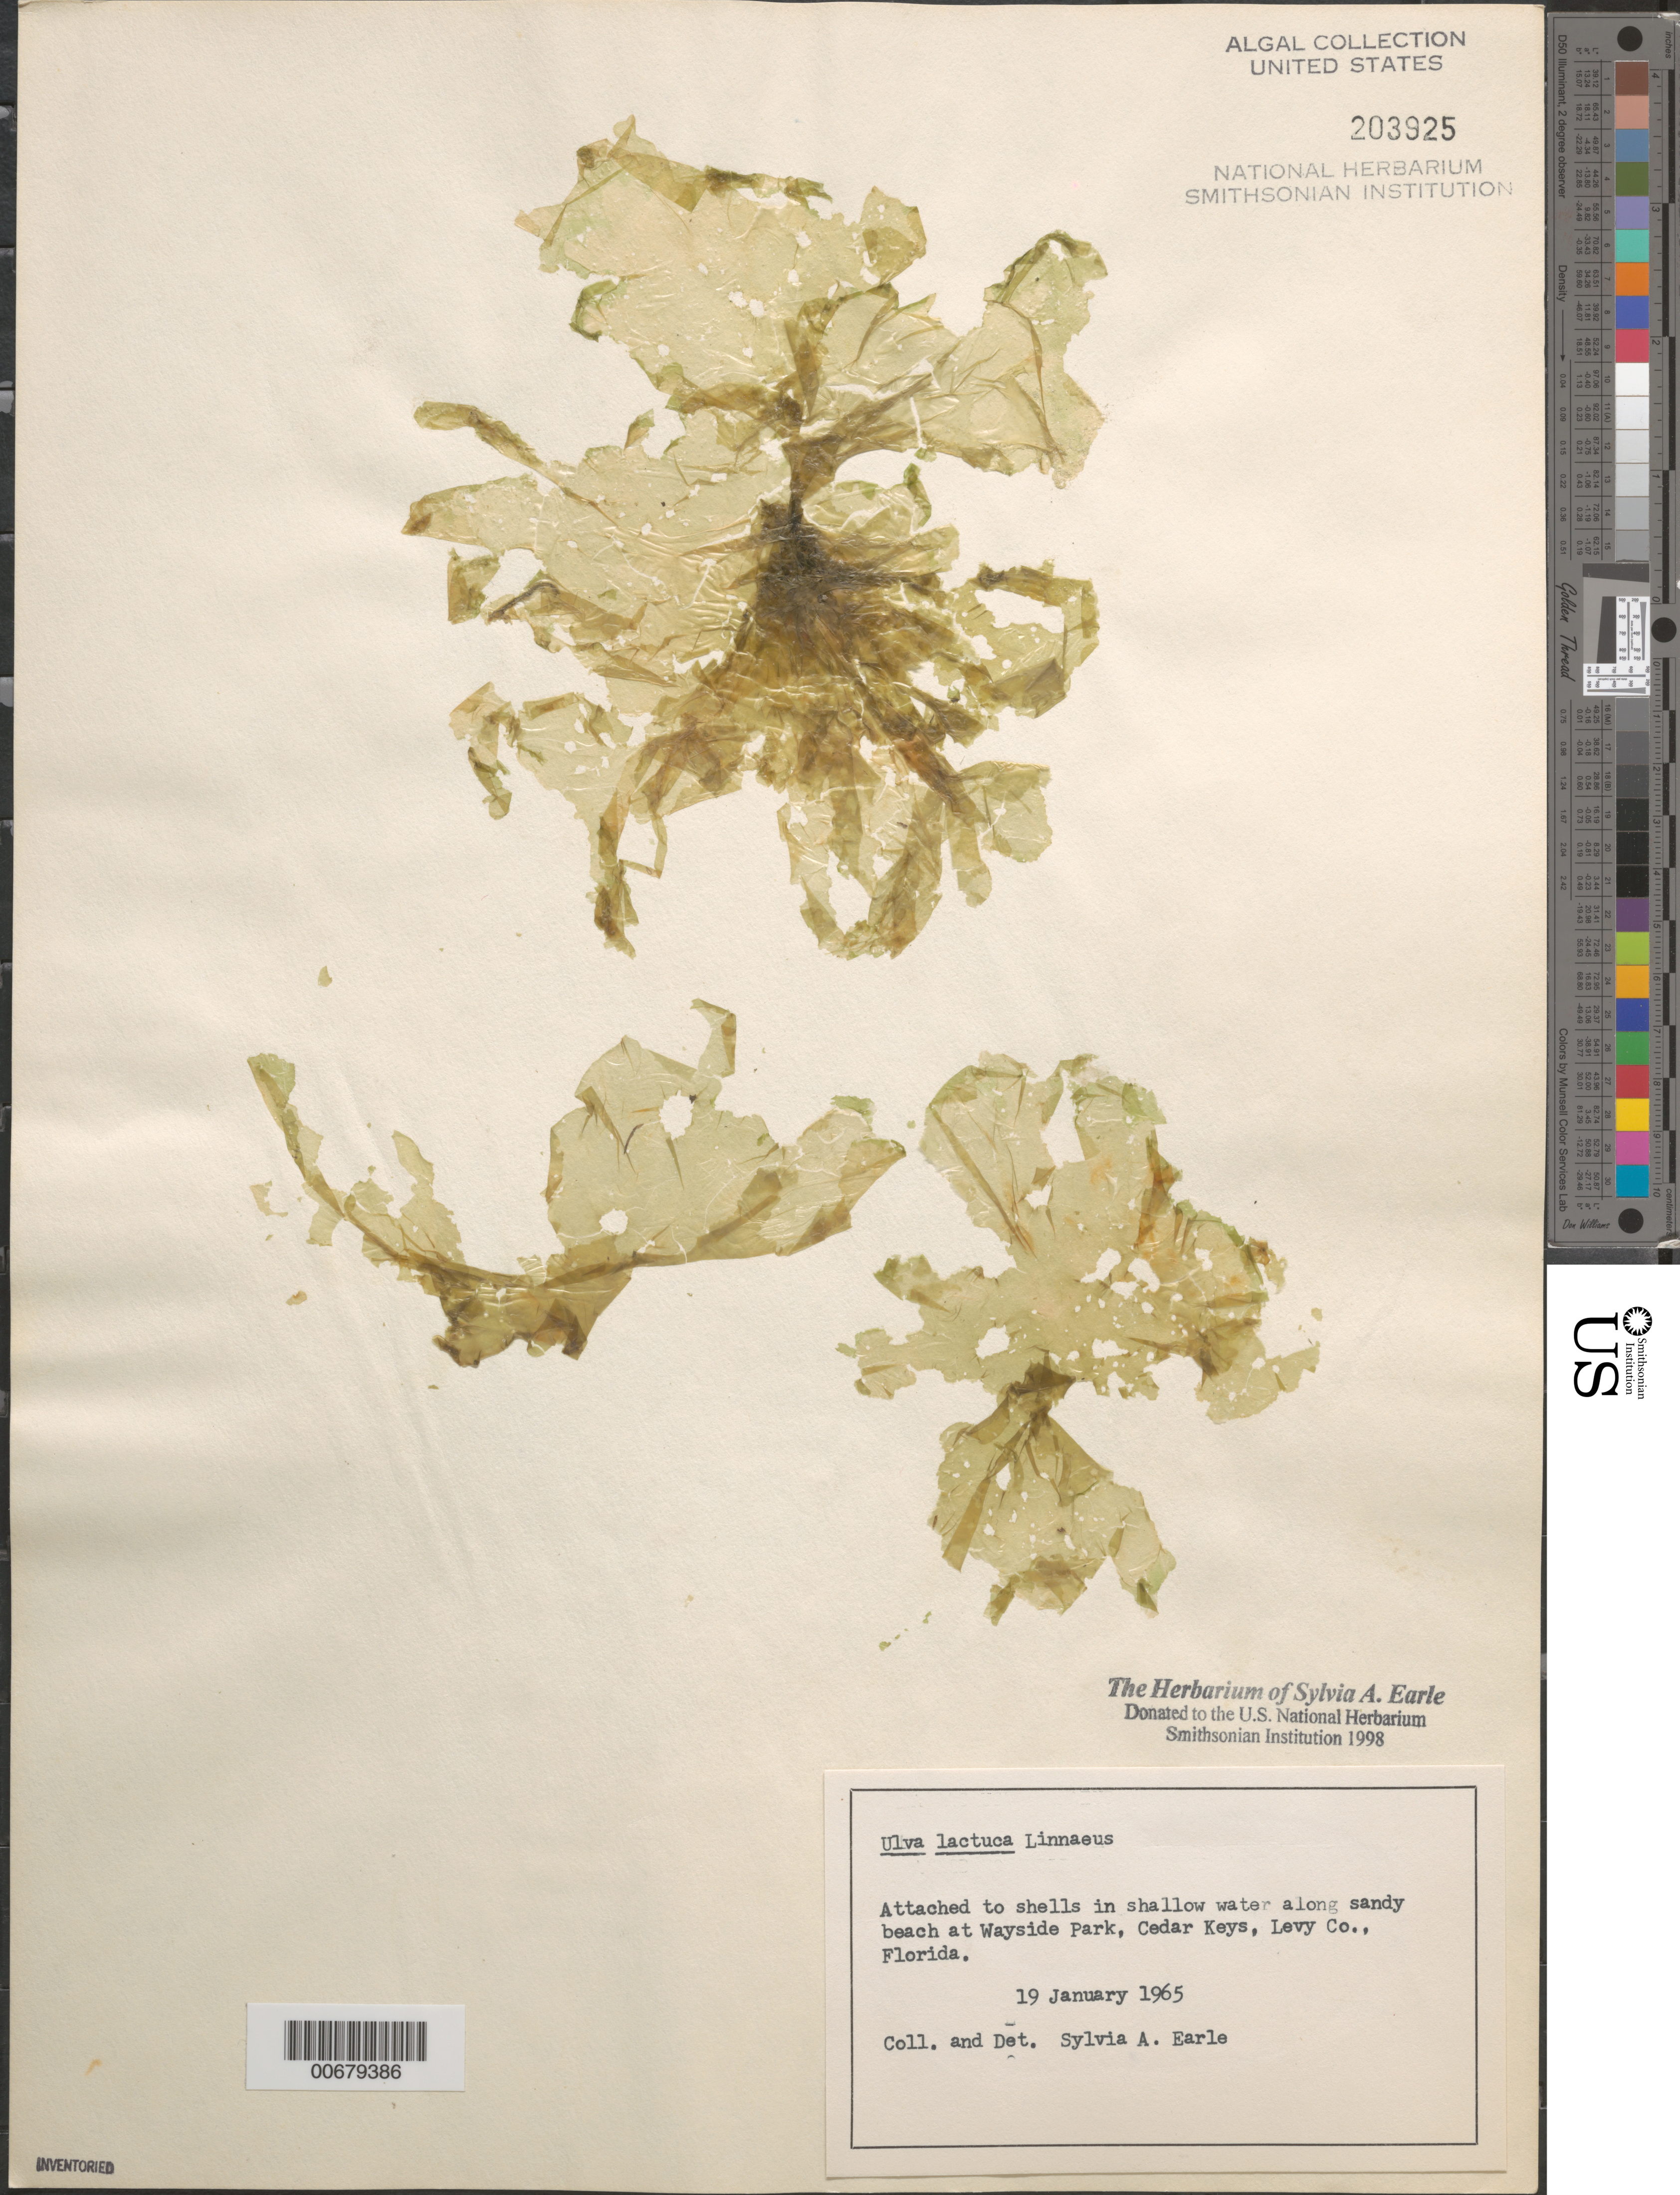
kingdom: Plantae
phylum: Chlorophyta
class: Ulvophyceae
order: Ulvales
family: Ulvaceae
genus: Ulva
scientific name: Ulva lactuca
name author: L.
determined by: Earle, S. A.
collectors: S. A. Earle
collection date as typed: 19 Jan 1965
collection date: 1965-01-19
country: United States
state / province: Florida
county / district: Levy County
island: Way Key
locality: Wayside Park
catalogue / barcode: US 203925